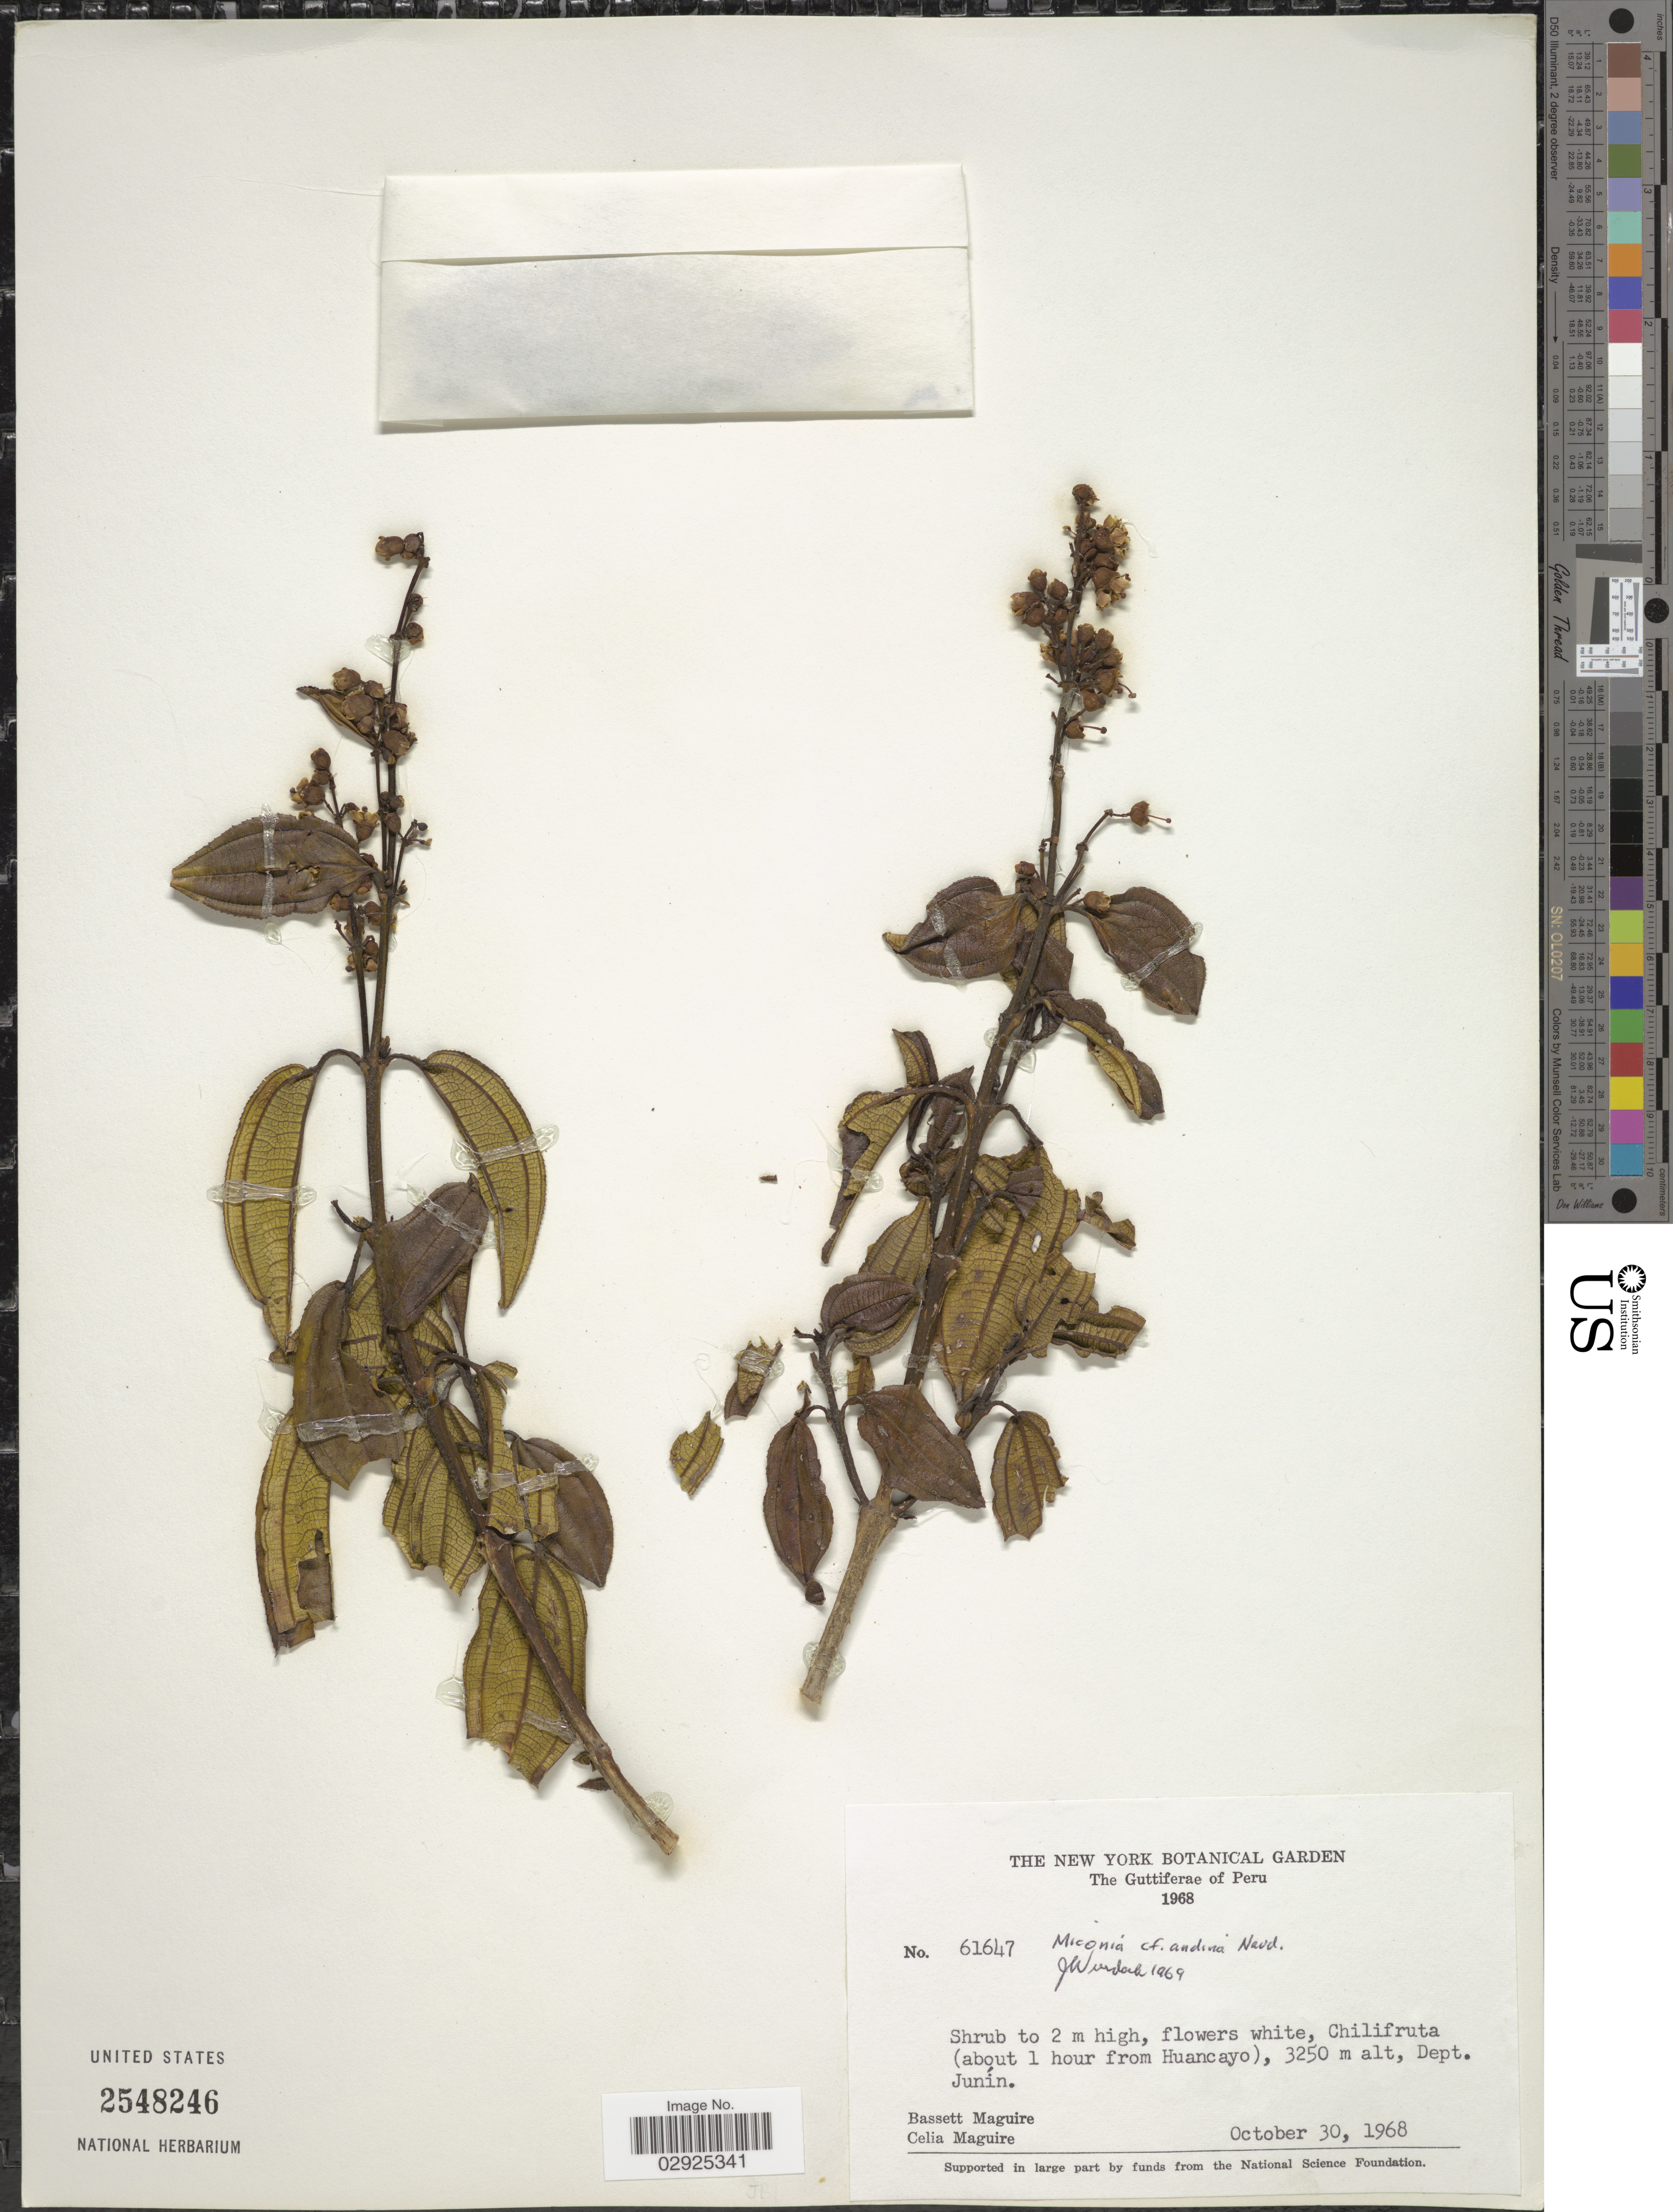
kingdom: Plantae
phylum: Tracheophyta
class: Magnoliopsida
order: Myrtales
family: Melastomataceae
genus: Miconia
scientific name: Miconia andina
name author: (Naudin) Naudin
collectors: B. Maguire & C. K. Maguire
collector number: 61647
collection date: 1968-10-30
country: Peru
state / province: Junín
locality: Chilifruta (about 1 hour from Huancayo), Dept. Junín.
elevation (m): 3250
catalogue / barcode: US 2548246